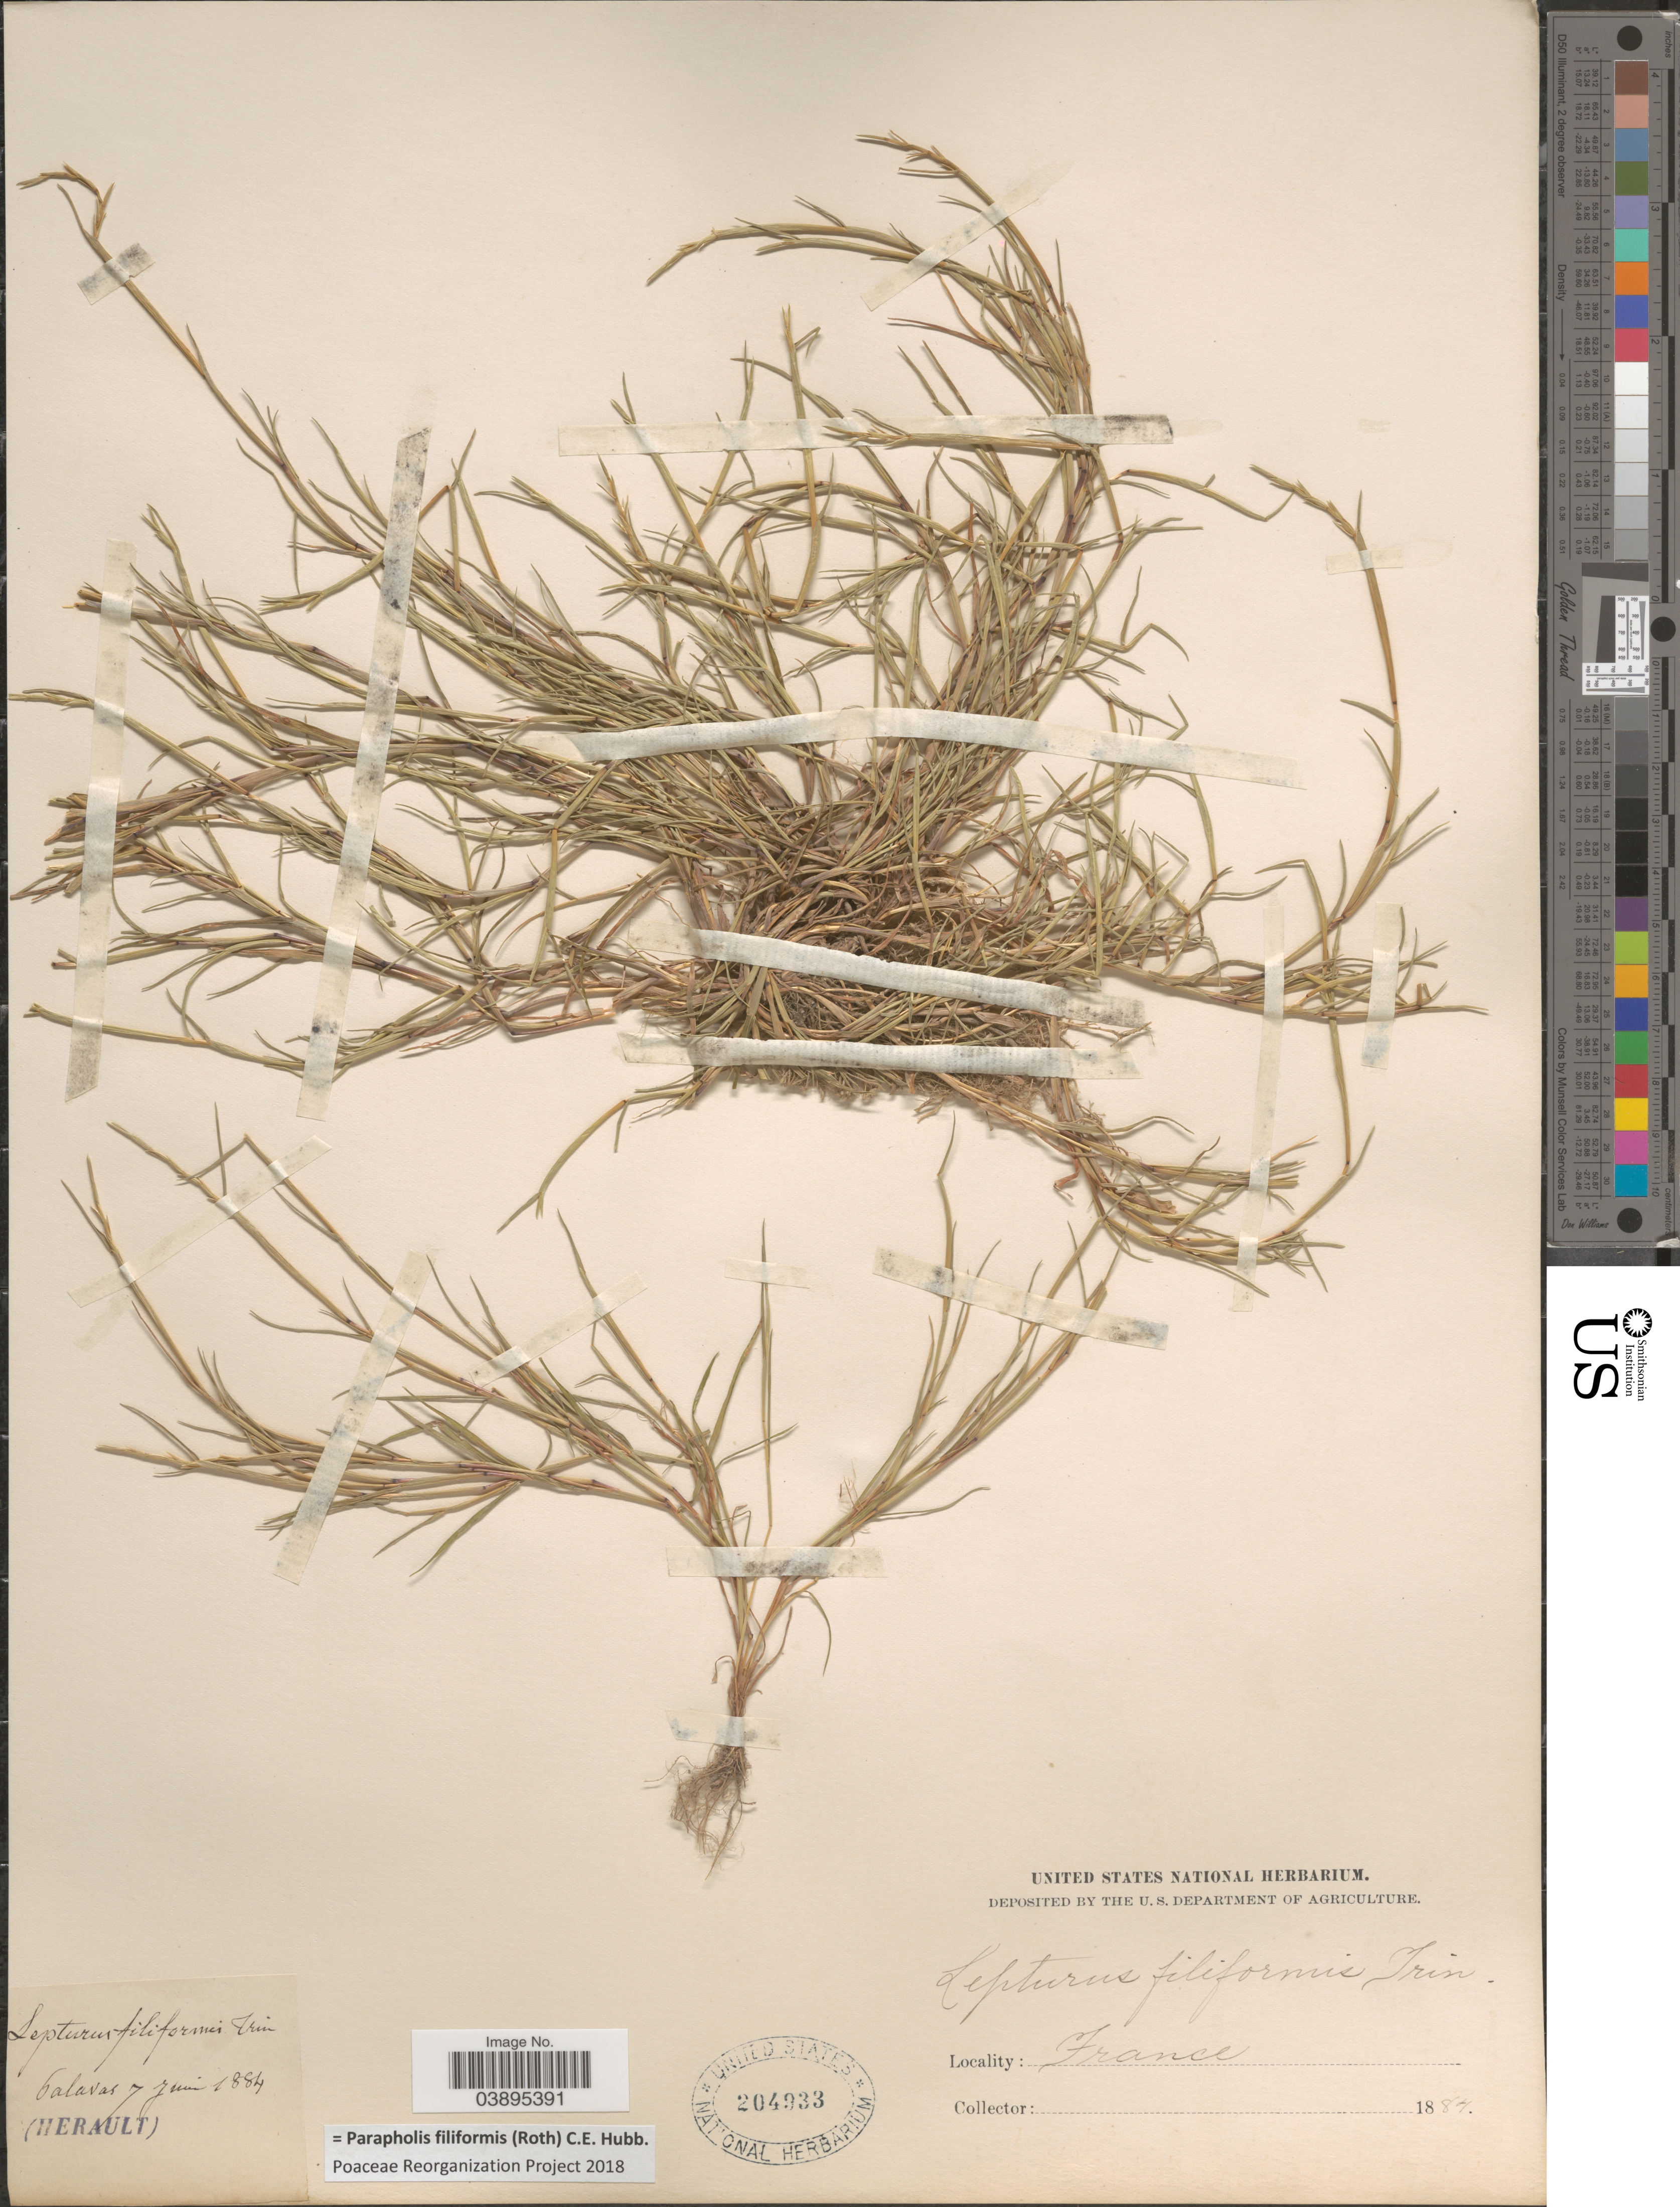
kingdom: Plantae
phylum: Tracheophyta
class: Liliopsida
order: Poales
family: Poaceae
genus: Parapholis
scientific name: Parapholis filiformis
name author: (Roth) C.E. Hubb.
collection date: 1884-06-07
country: France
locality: Palavas.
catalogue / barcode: US 204933